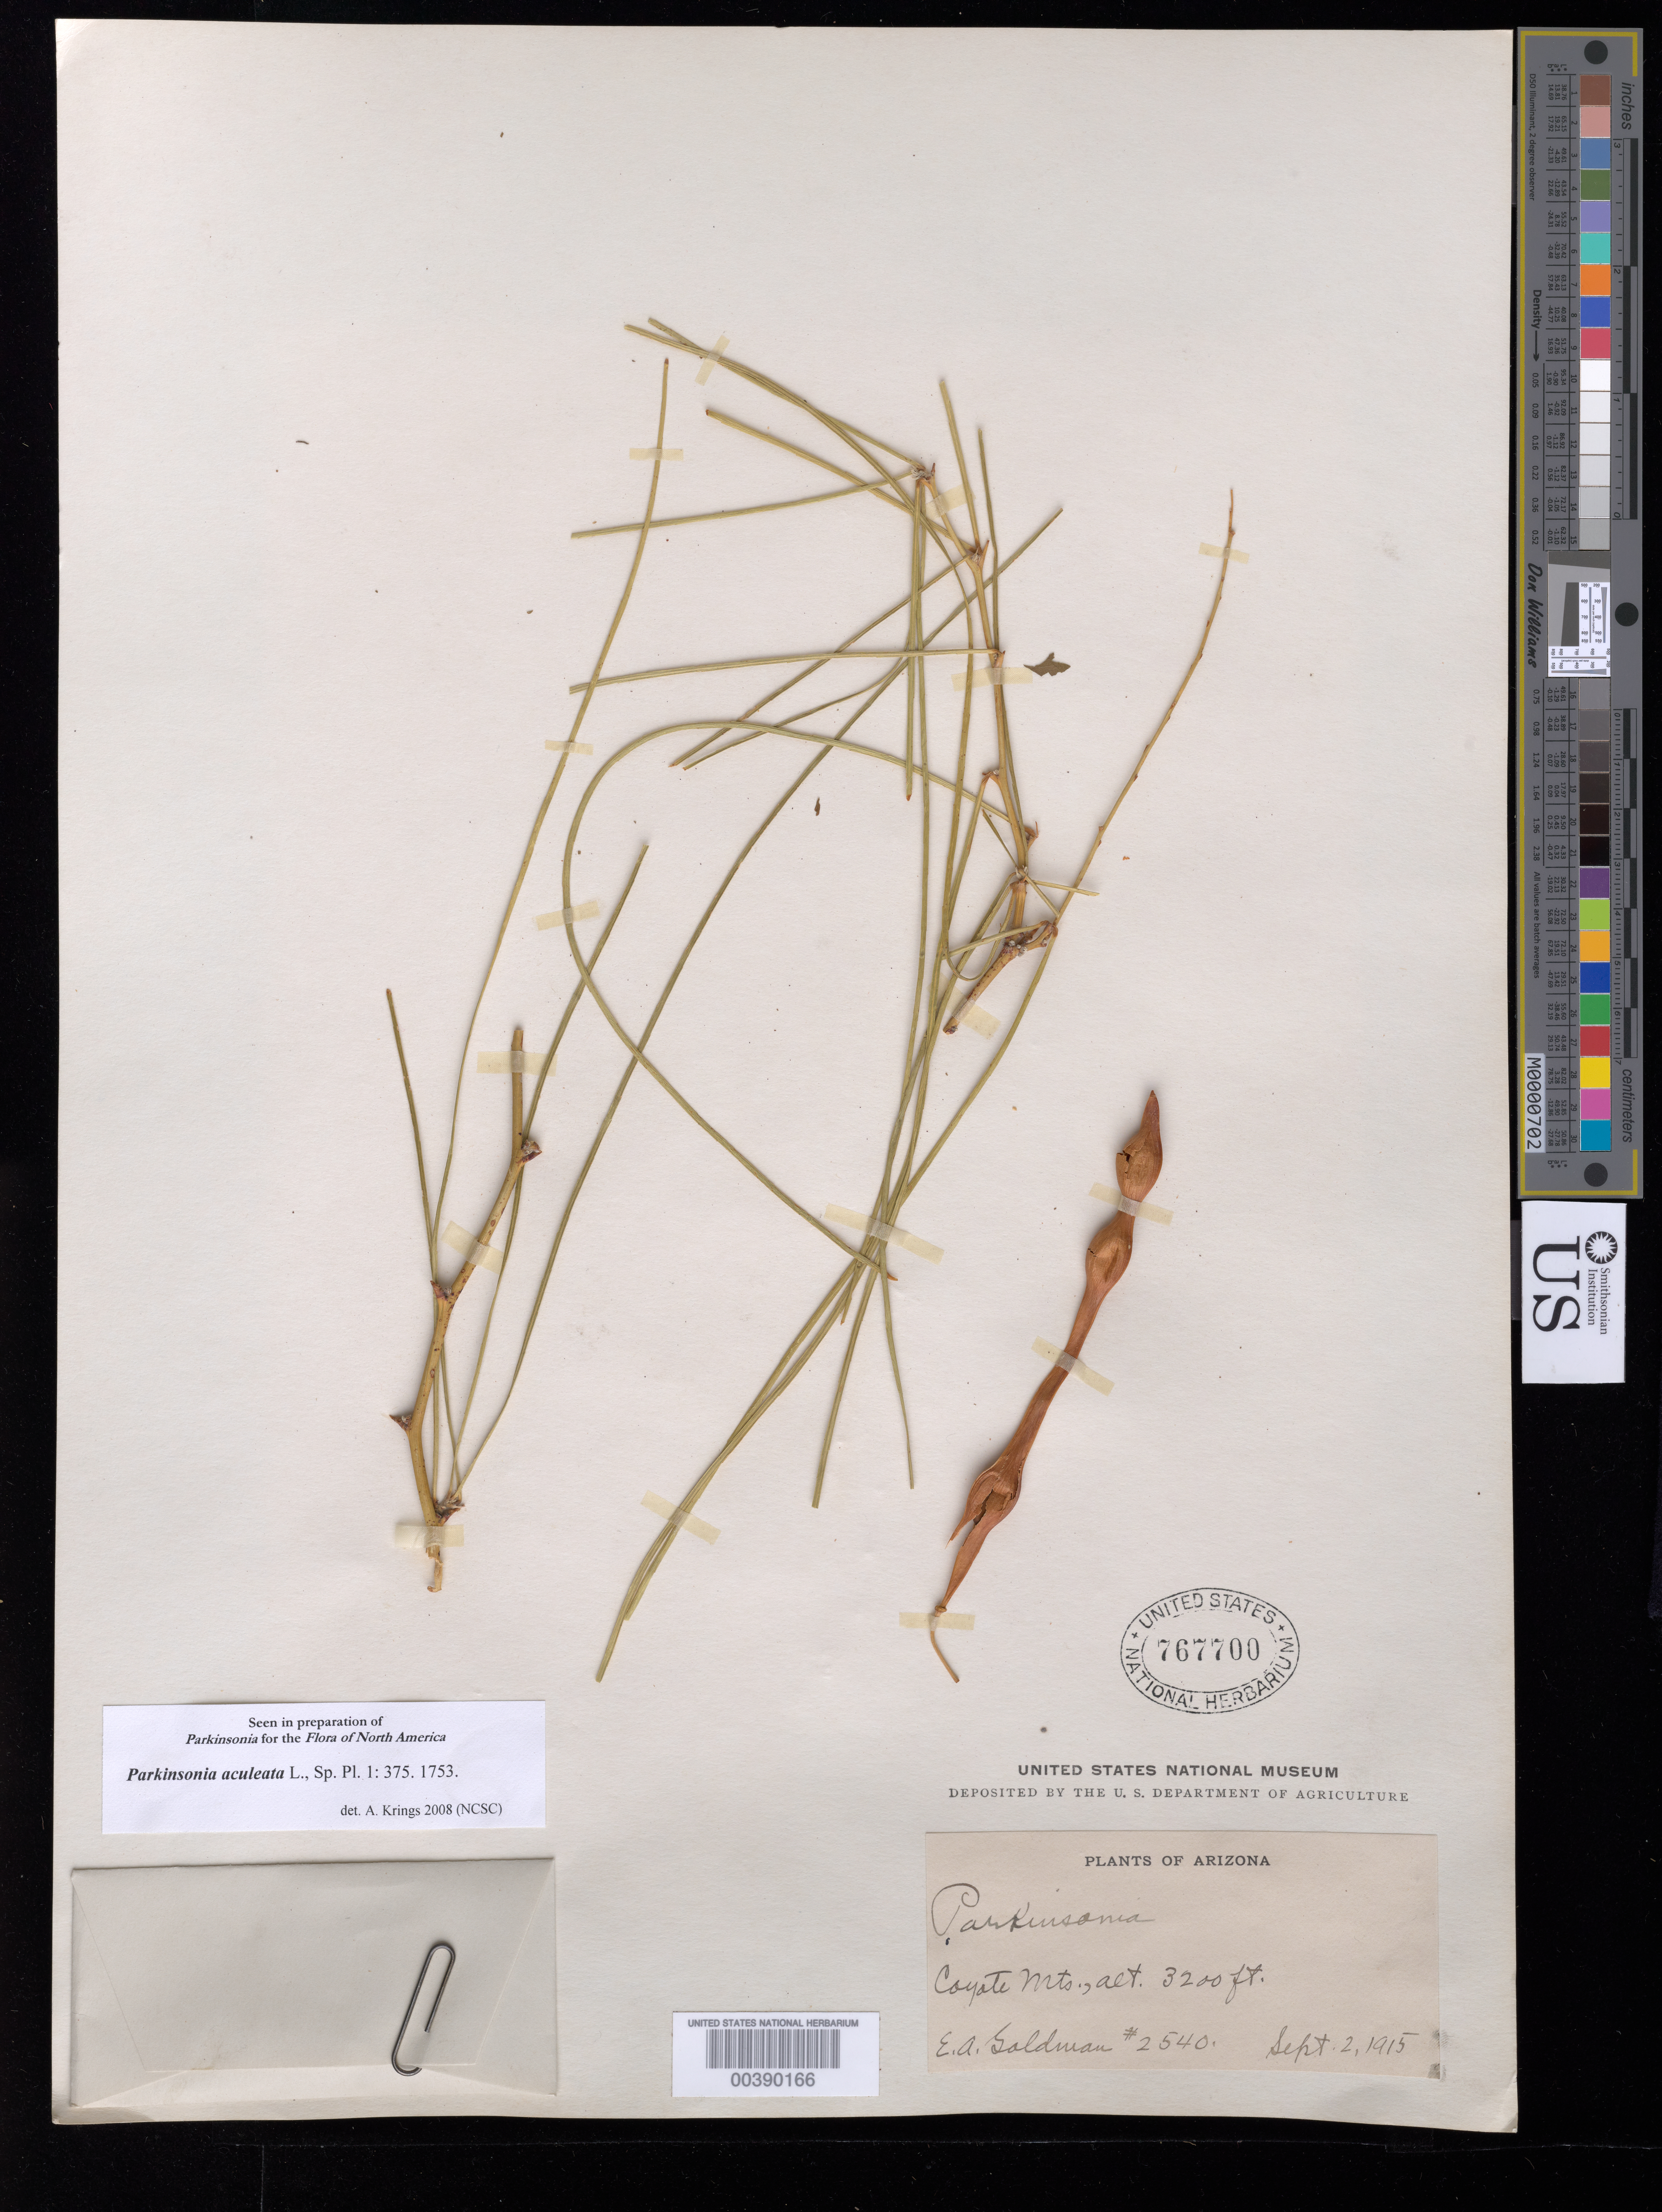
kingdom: Plantae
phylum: Tracheophyta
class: Magnoliopsida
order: Fabales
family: Fabaceae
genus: Parkinsonia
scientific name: Parkinsonia aculeata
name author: L.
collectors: E. A. Goldman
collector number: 2540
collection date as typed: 02 Sep 1915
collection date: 1915-09-02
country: United States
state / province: Arizona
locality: Coyote Mts.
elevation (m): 975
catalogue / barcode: US 767700